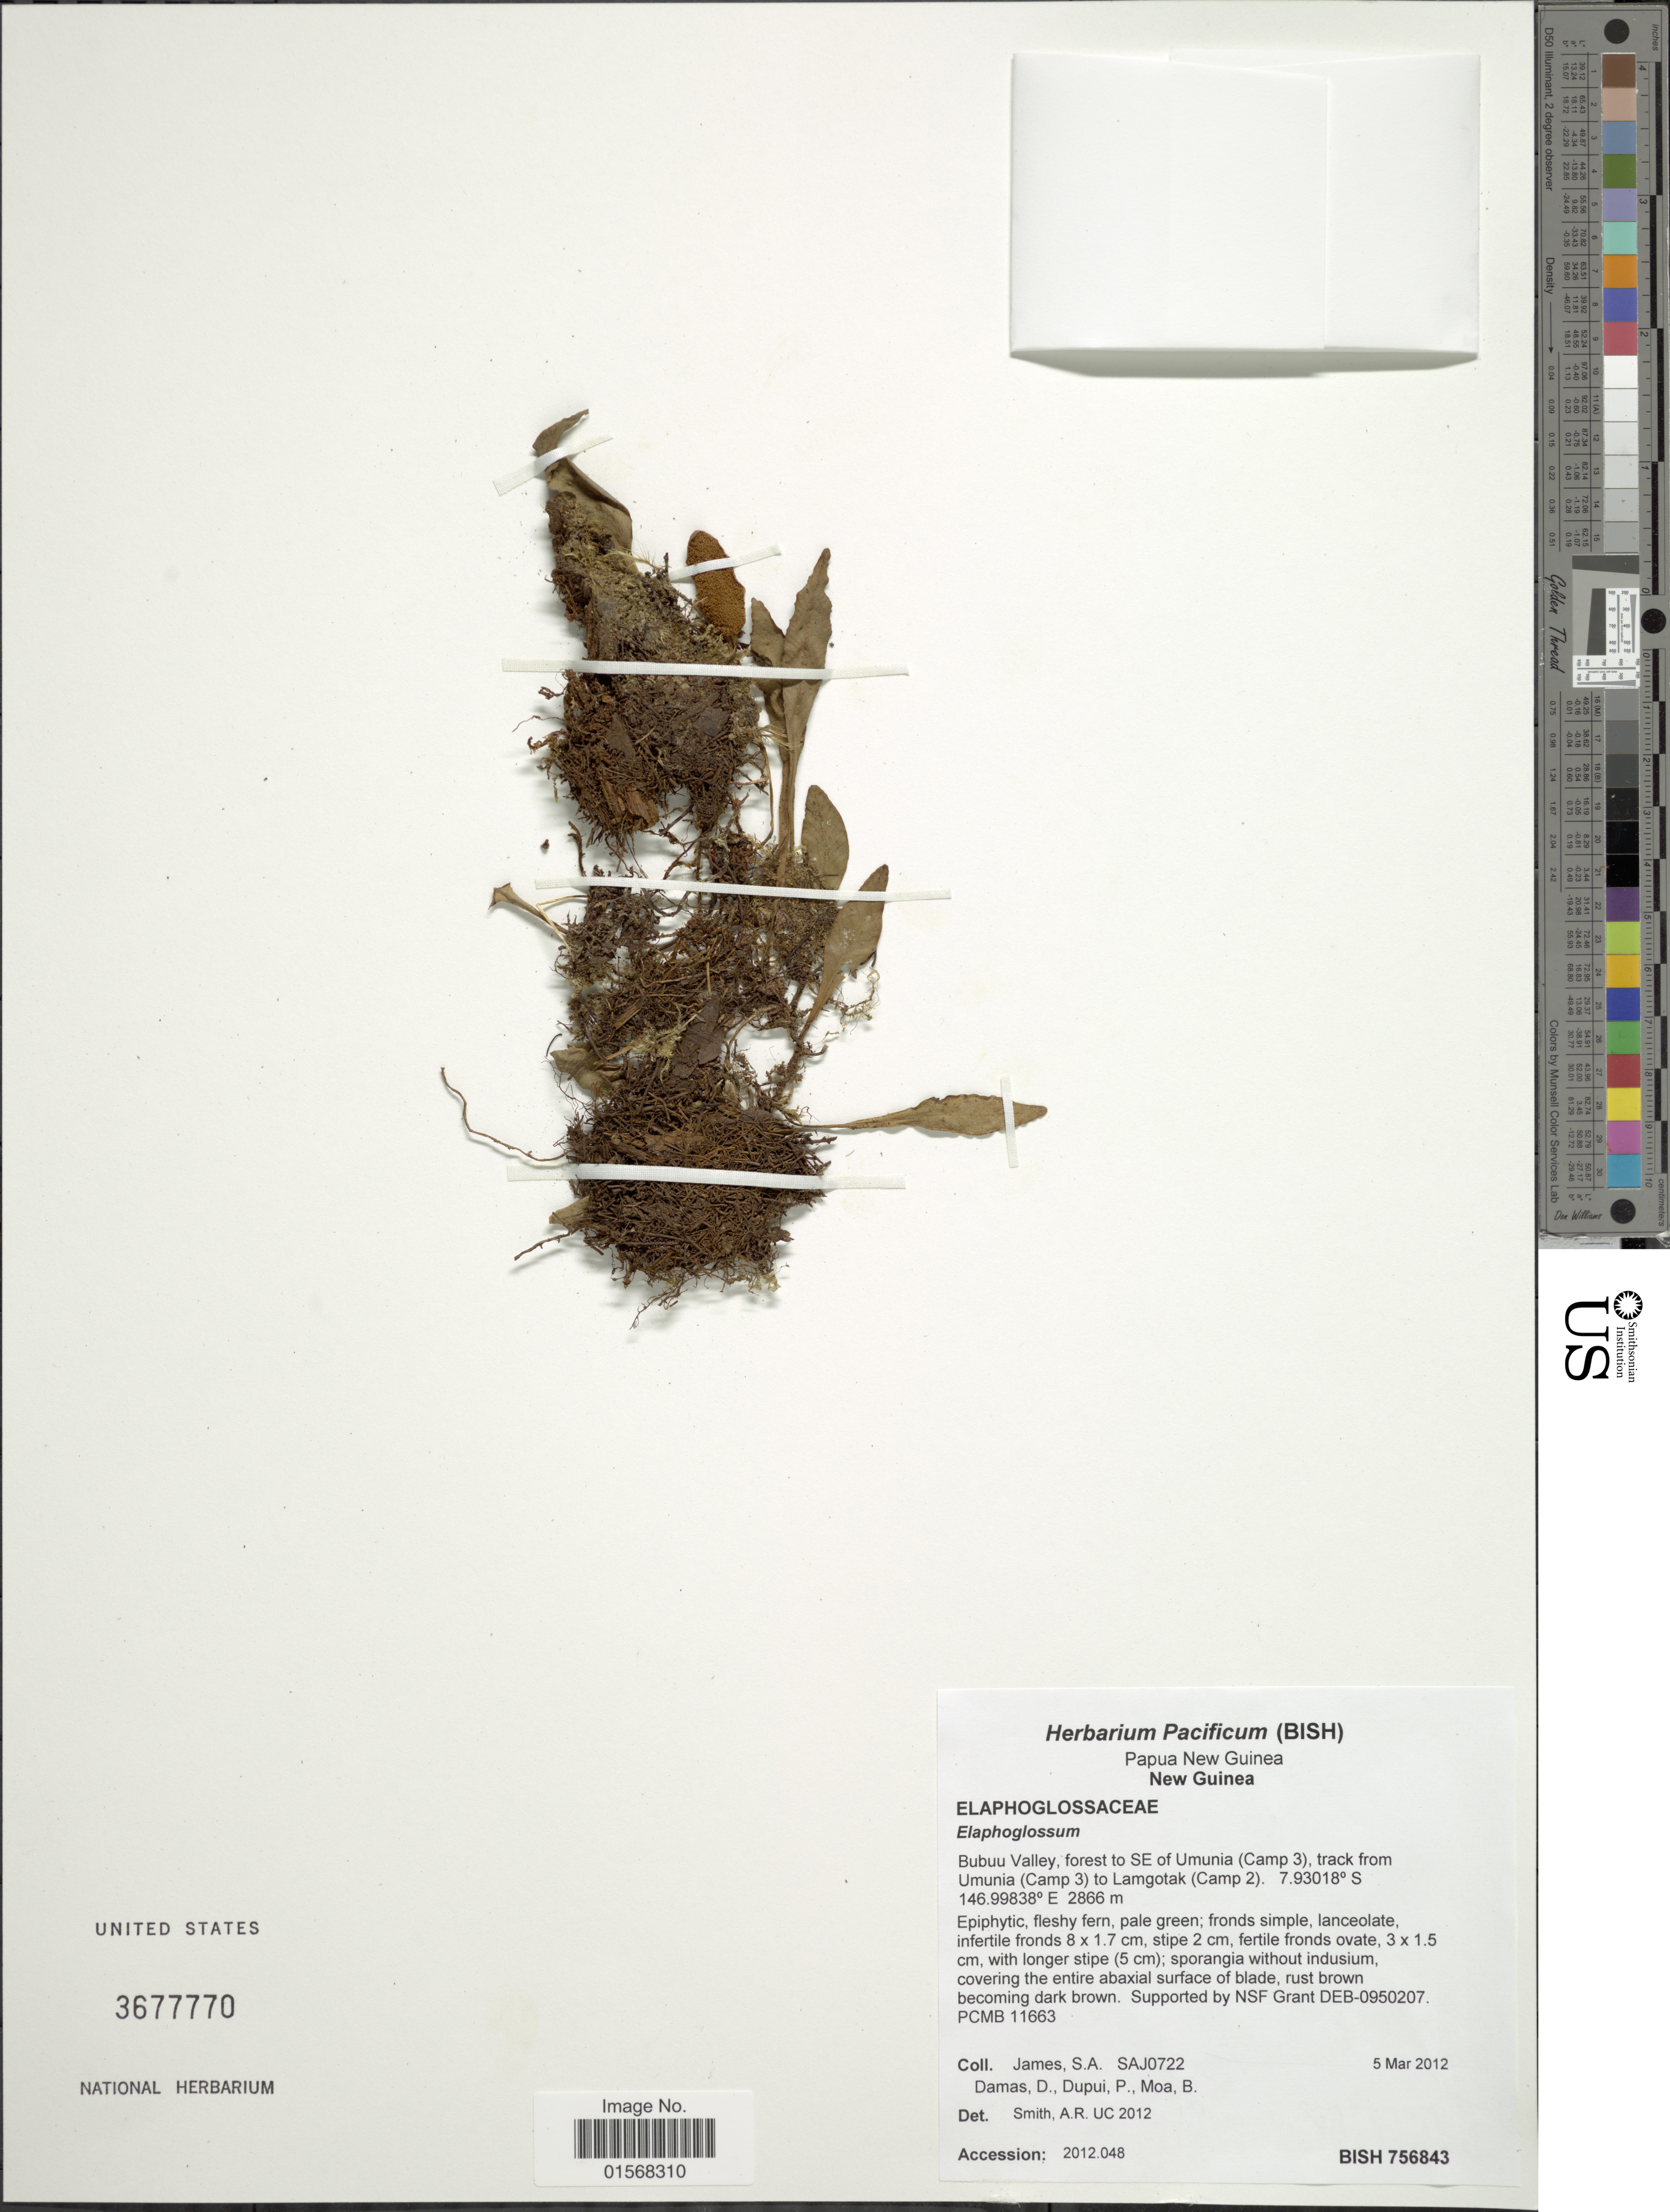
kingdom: Plantae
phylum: Tracheophyta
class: Polypodiopsida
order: Polypodiales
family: Dryopteridaceae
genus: Elaphoglossum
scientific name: Elaphoglossum sp.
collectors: S. James, D. Damas, D. Dupui & B. Moa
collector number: SAJ0722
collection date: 2012-03-05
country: Papua New Guinea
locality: Bubuu Valley, forest to SE of Umunia (Camp 3), track from Umunia (Camp 3) to Lamgotak (Camp 2)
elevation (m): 2866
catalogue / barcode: US 3677770